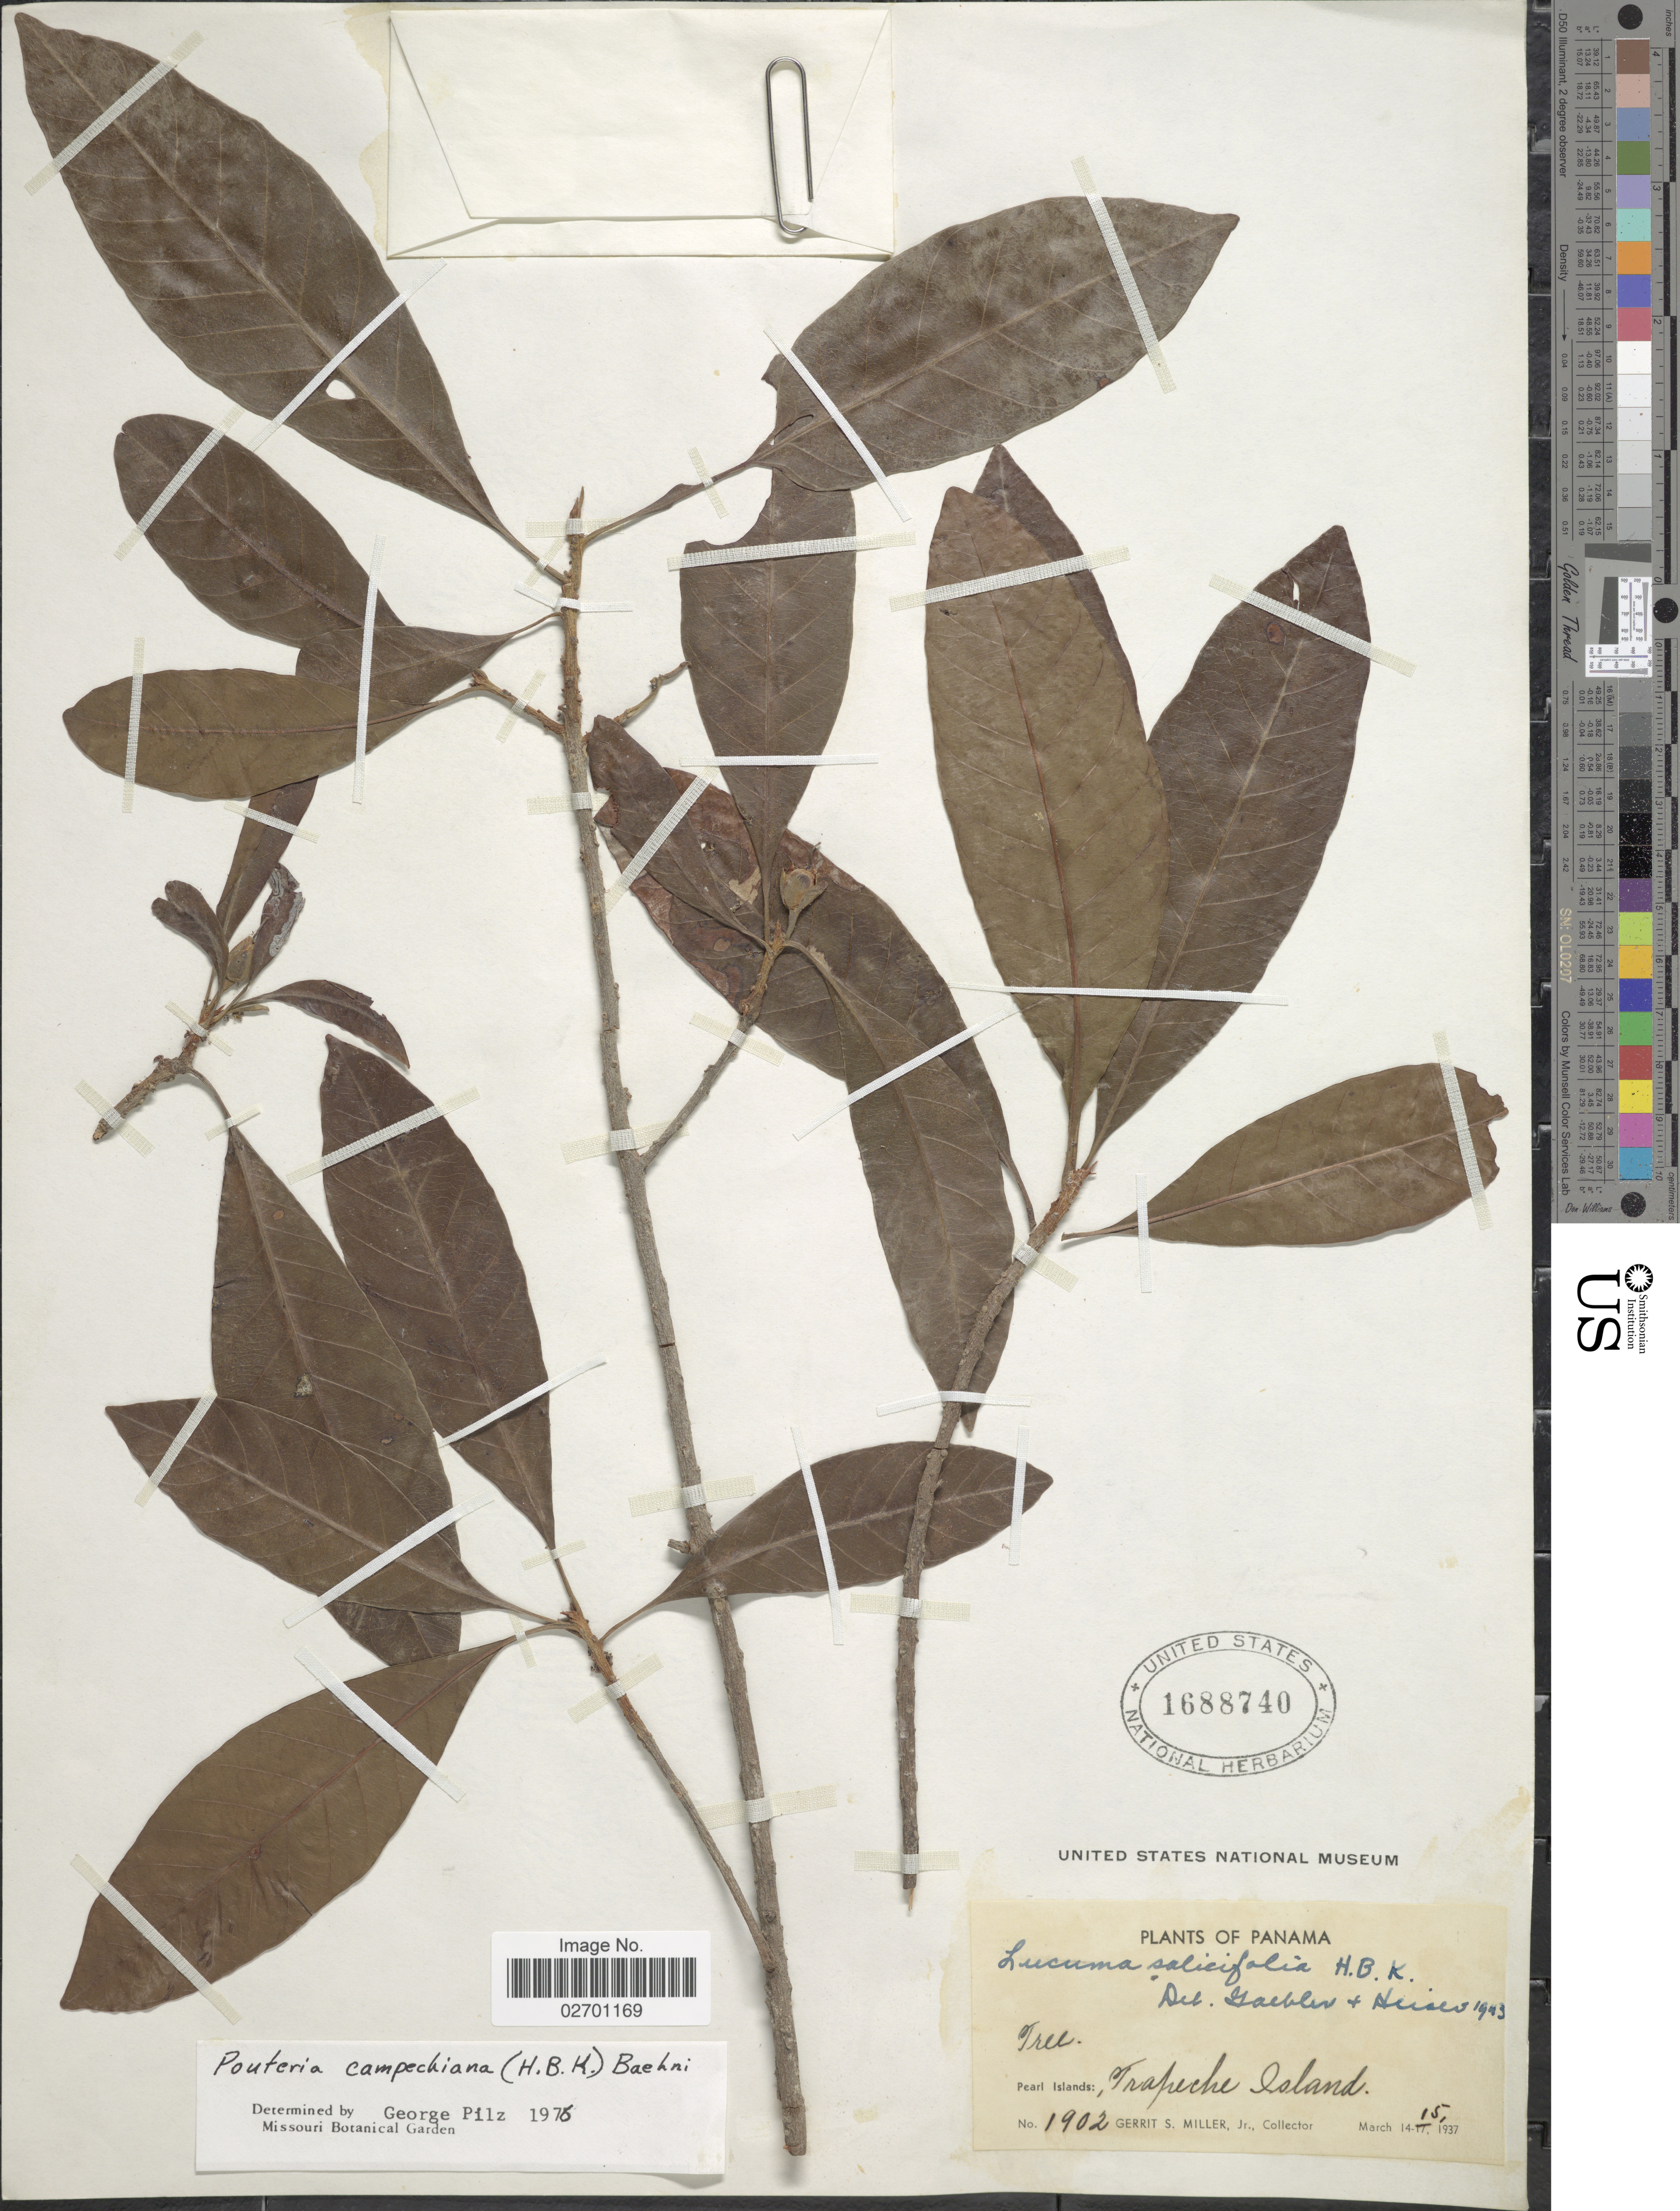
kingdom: Plantae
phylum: Tracheophyta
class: Magnoliopsida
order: Ericales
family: Sapotaceae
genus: Pouteria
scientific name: Pouteria campechiana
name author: (Kunth) Baehni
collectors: G. S. Miller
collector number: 1902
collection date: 1937-03-14/1937-03-15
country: Panama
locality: Pearl Islands: Trapeche Island.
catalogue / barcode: US 1688740